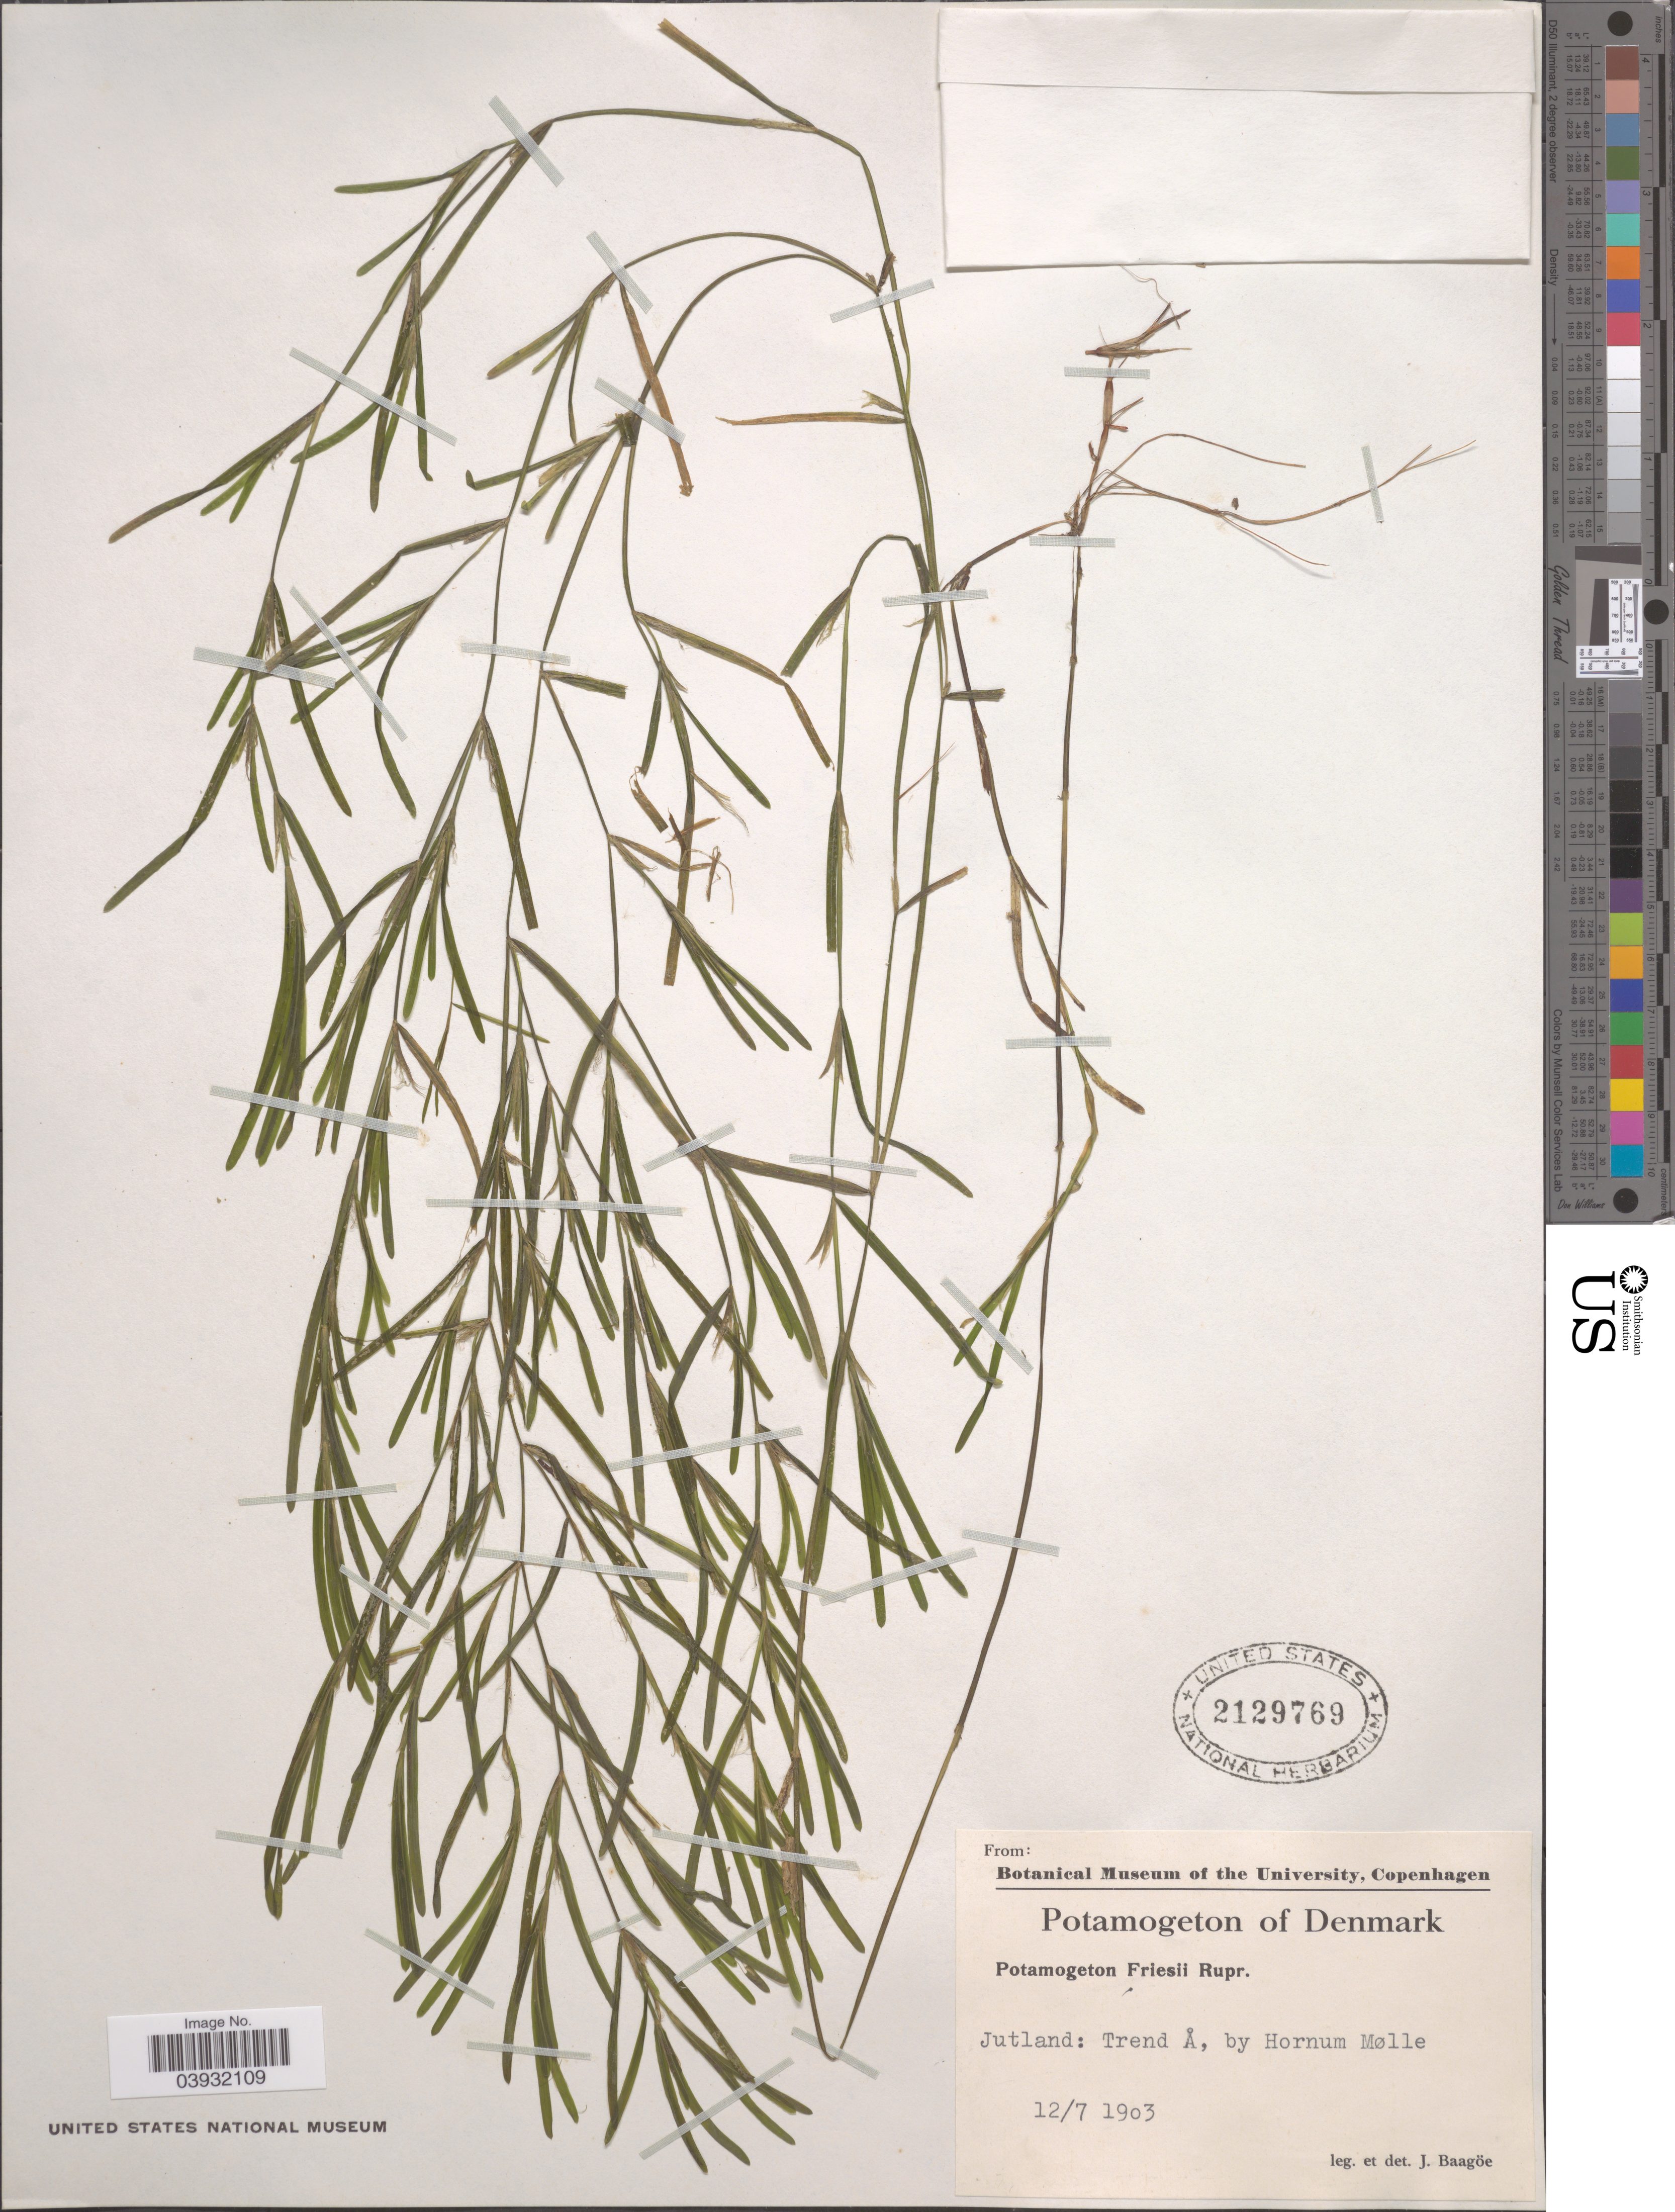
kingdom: Plantae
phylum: Tracheophyta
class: Liliopsida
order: Alismatales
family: Potamogetonaceae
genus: Potamogeton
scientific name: Potamogeton friesii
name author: Rupr.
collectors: J. Baagoe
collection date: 1903-07-12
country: Denmark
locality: Jutland: Trend Å, by Hornum Mølle.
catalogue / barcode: US 2129769